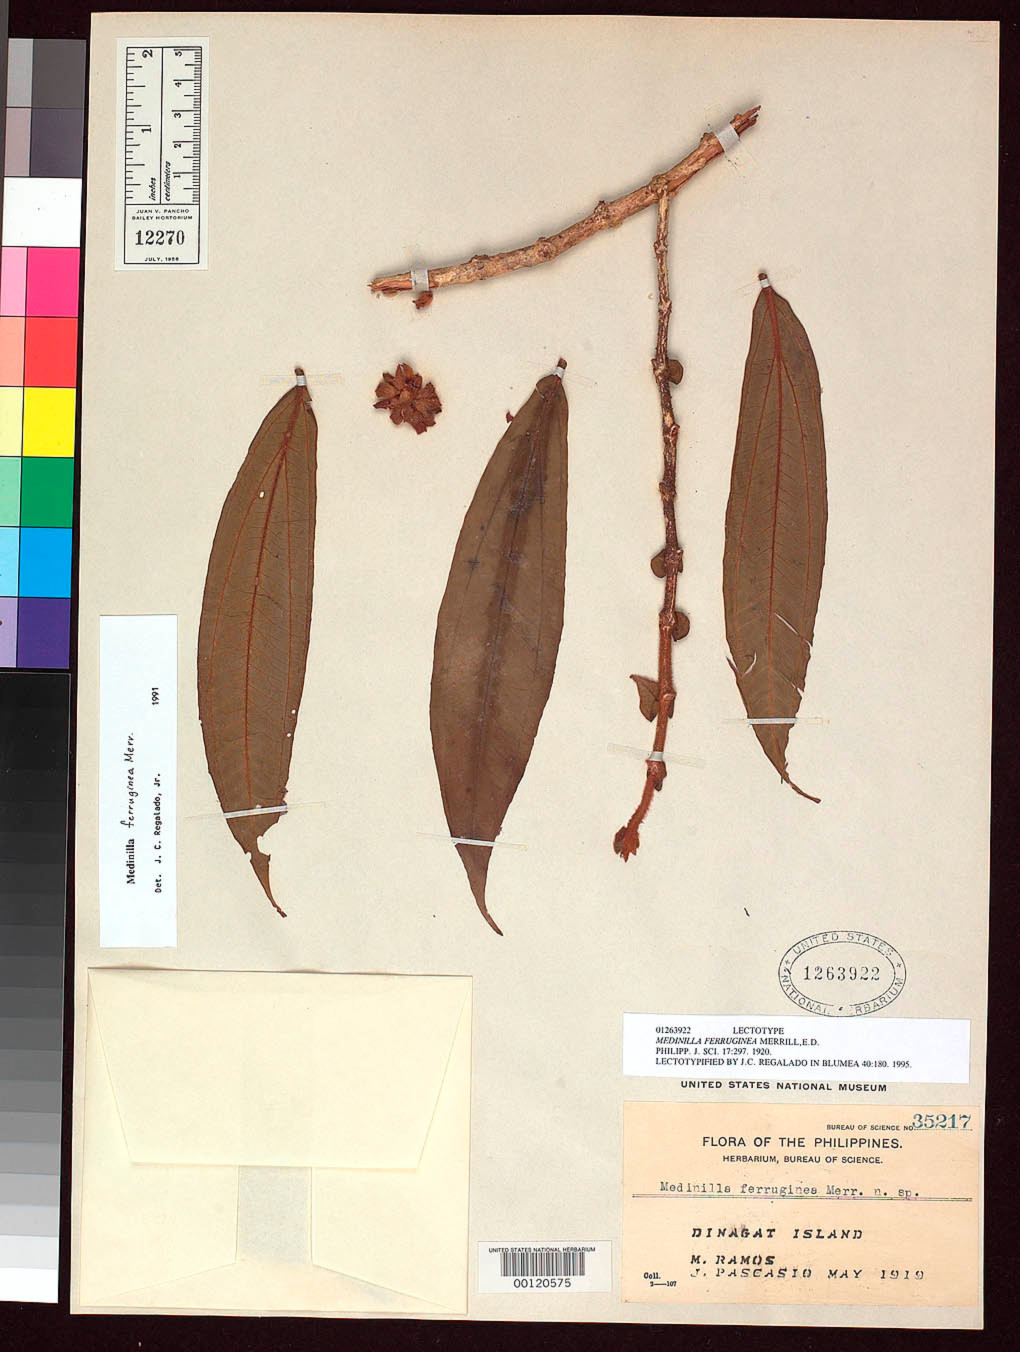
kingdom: Plantae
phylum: Tracheophyta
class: Magnoliopsida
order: Myrtales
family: Melastomataceae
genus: Medinilla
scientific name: Medinilla ferruginea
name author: Merr.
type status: Lectotype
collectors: M. Ramos & J. Pascasio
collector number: Bur. Sci. 35217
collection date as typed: May 1919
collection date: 1919-05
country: Philippines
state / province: Caraga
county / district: Surigao del Norte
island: Bucas Grande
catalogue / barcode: US 1263922